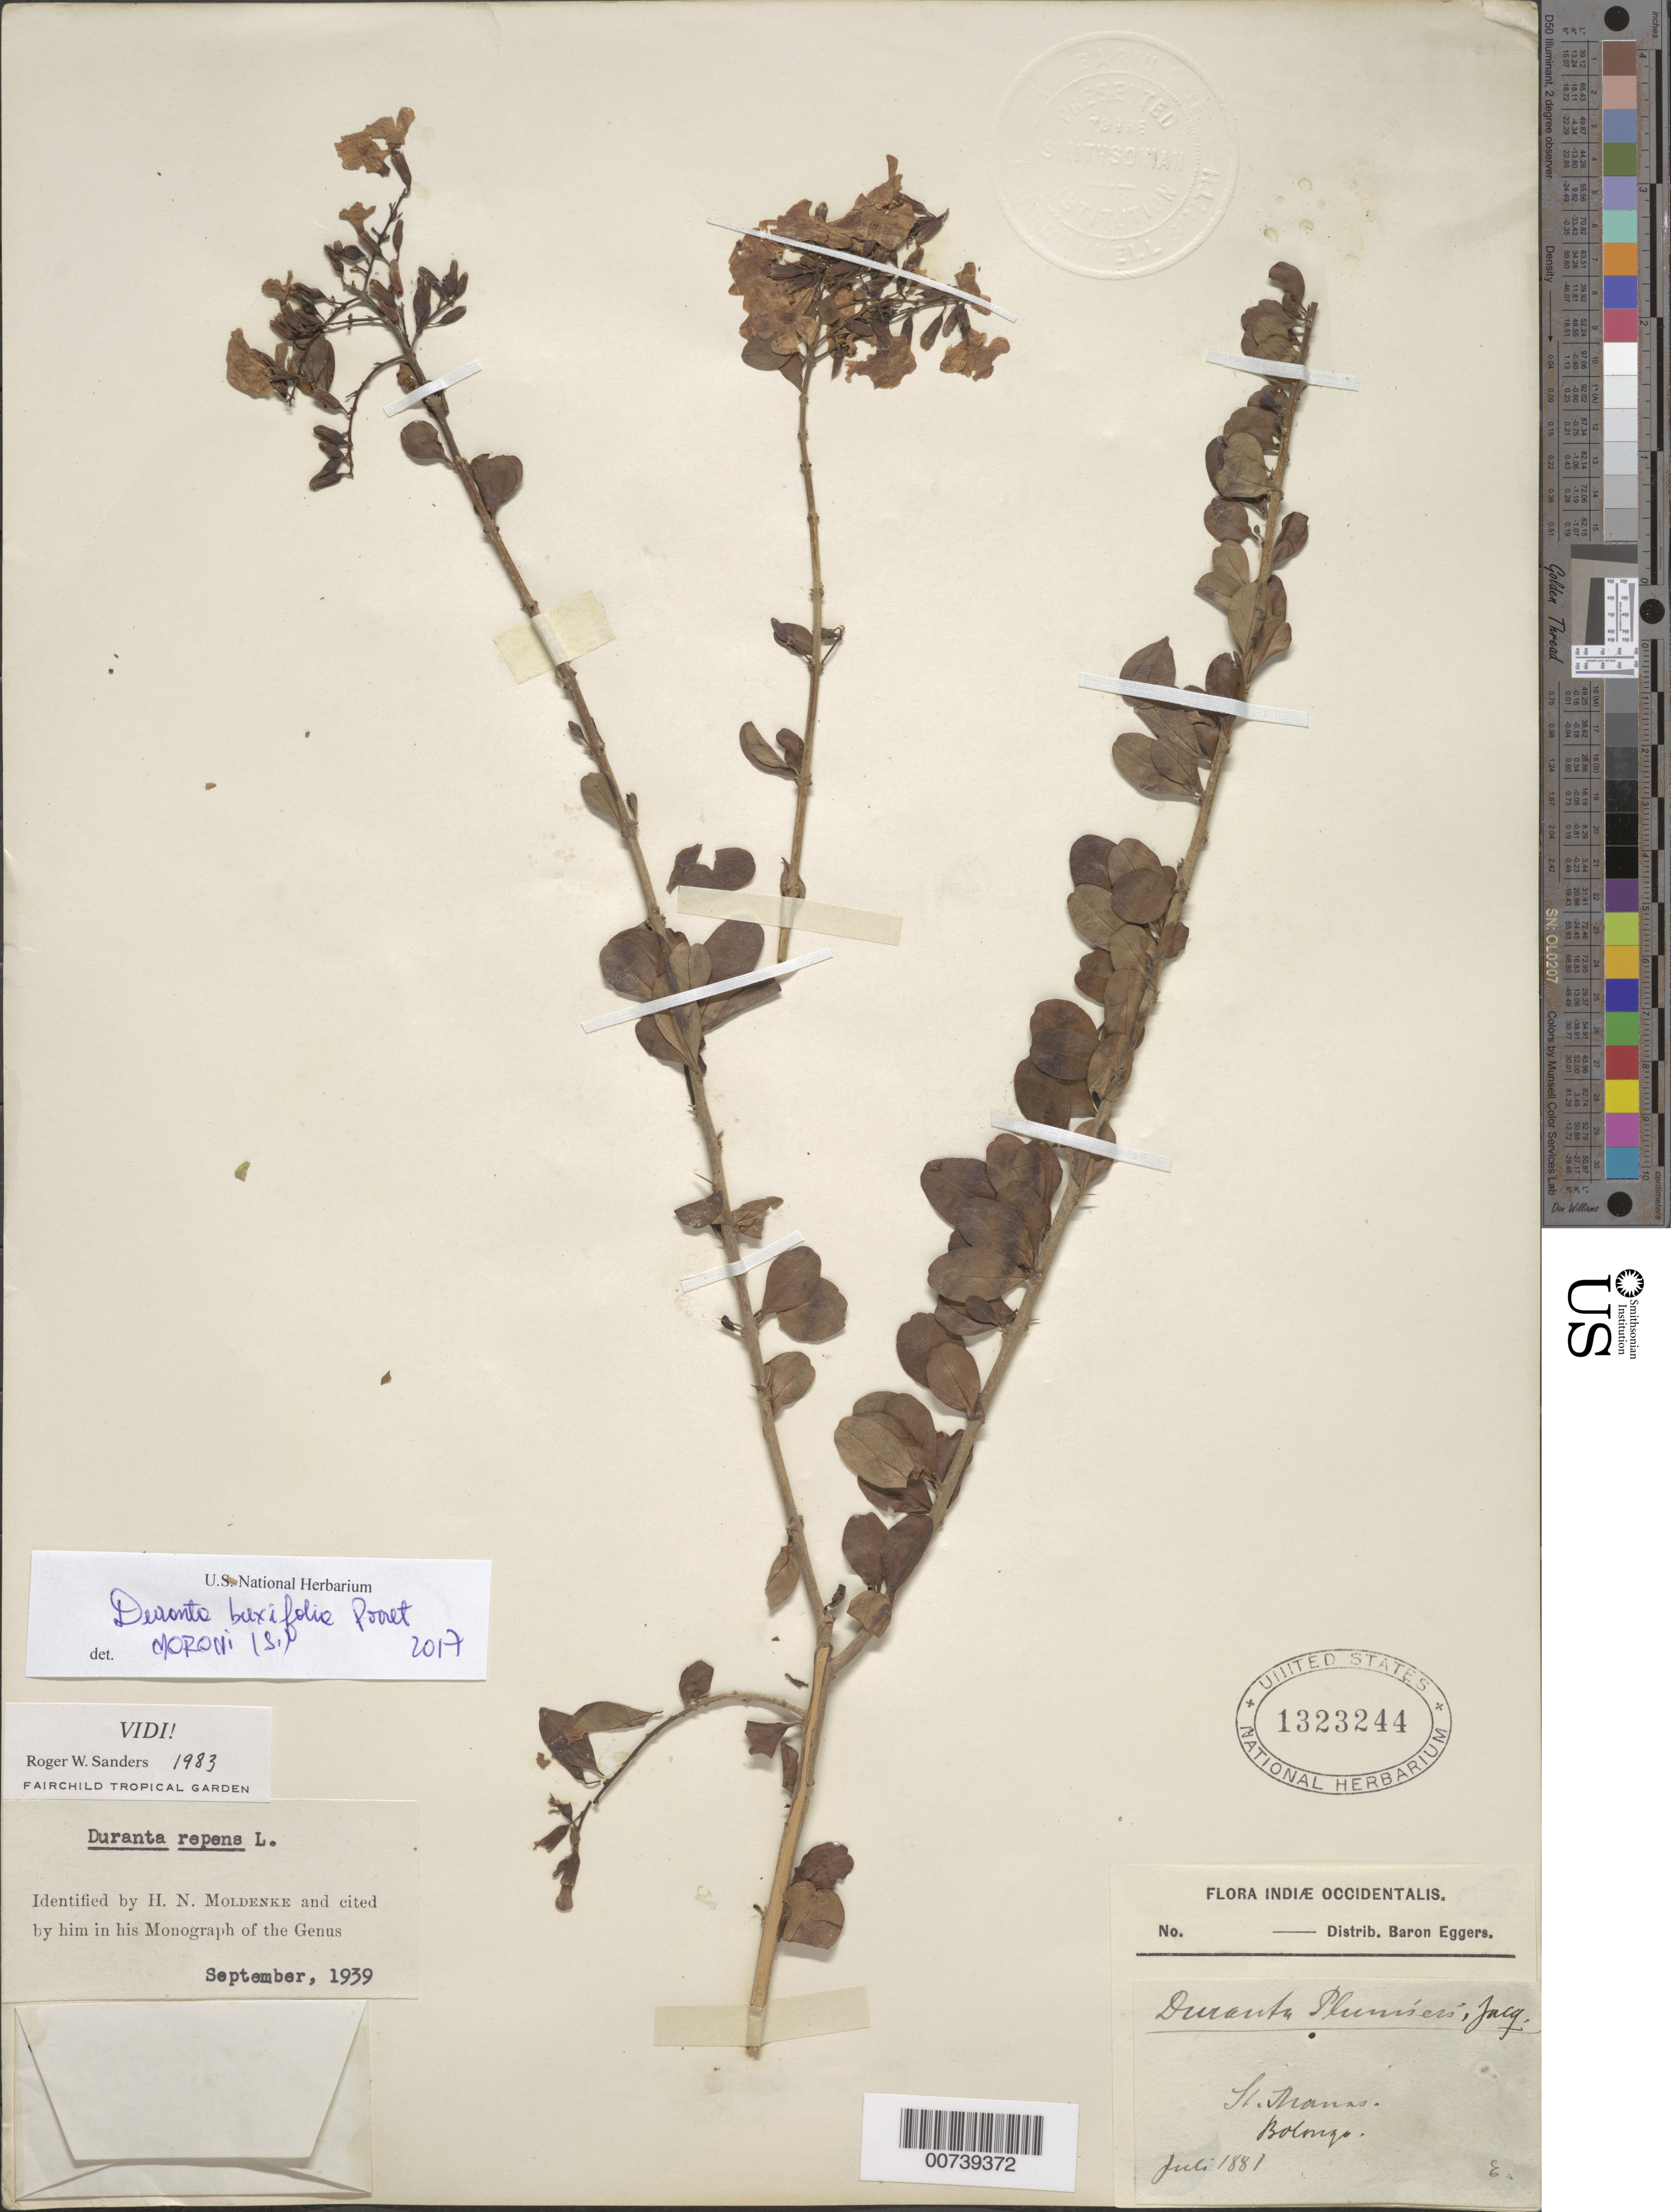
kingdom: Plantae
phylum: Tracheophyta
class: Magnoliopsida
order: Lamiales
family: Verbenaceae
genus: Duranta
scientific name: Duranta erecta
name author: L.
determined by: Sanders, R. W.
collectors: H. F. A. von Eggers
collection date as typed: Jul 1881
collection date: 1881-07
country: U.S. Virgin Islands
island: St. Thomas I.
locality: Bolongo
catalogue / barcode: US 1323244